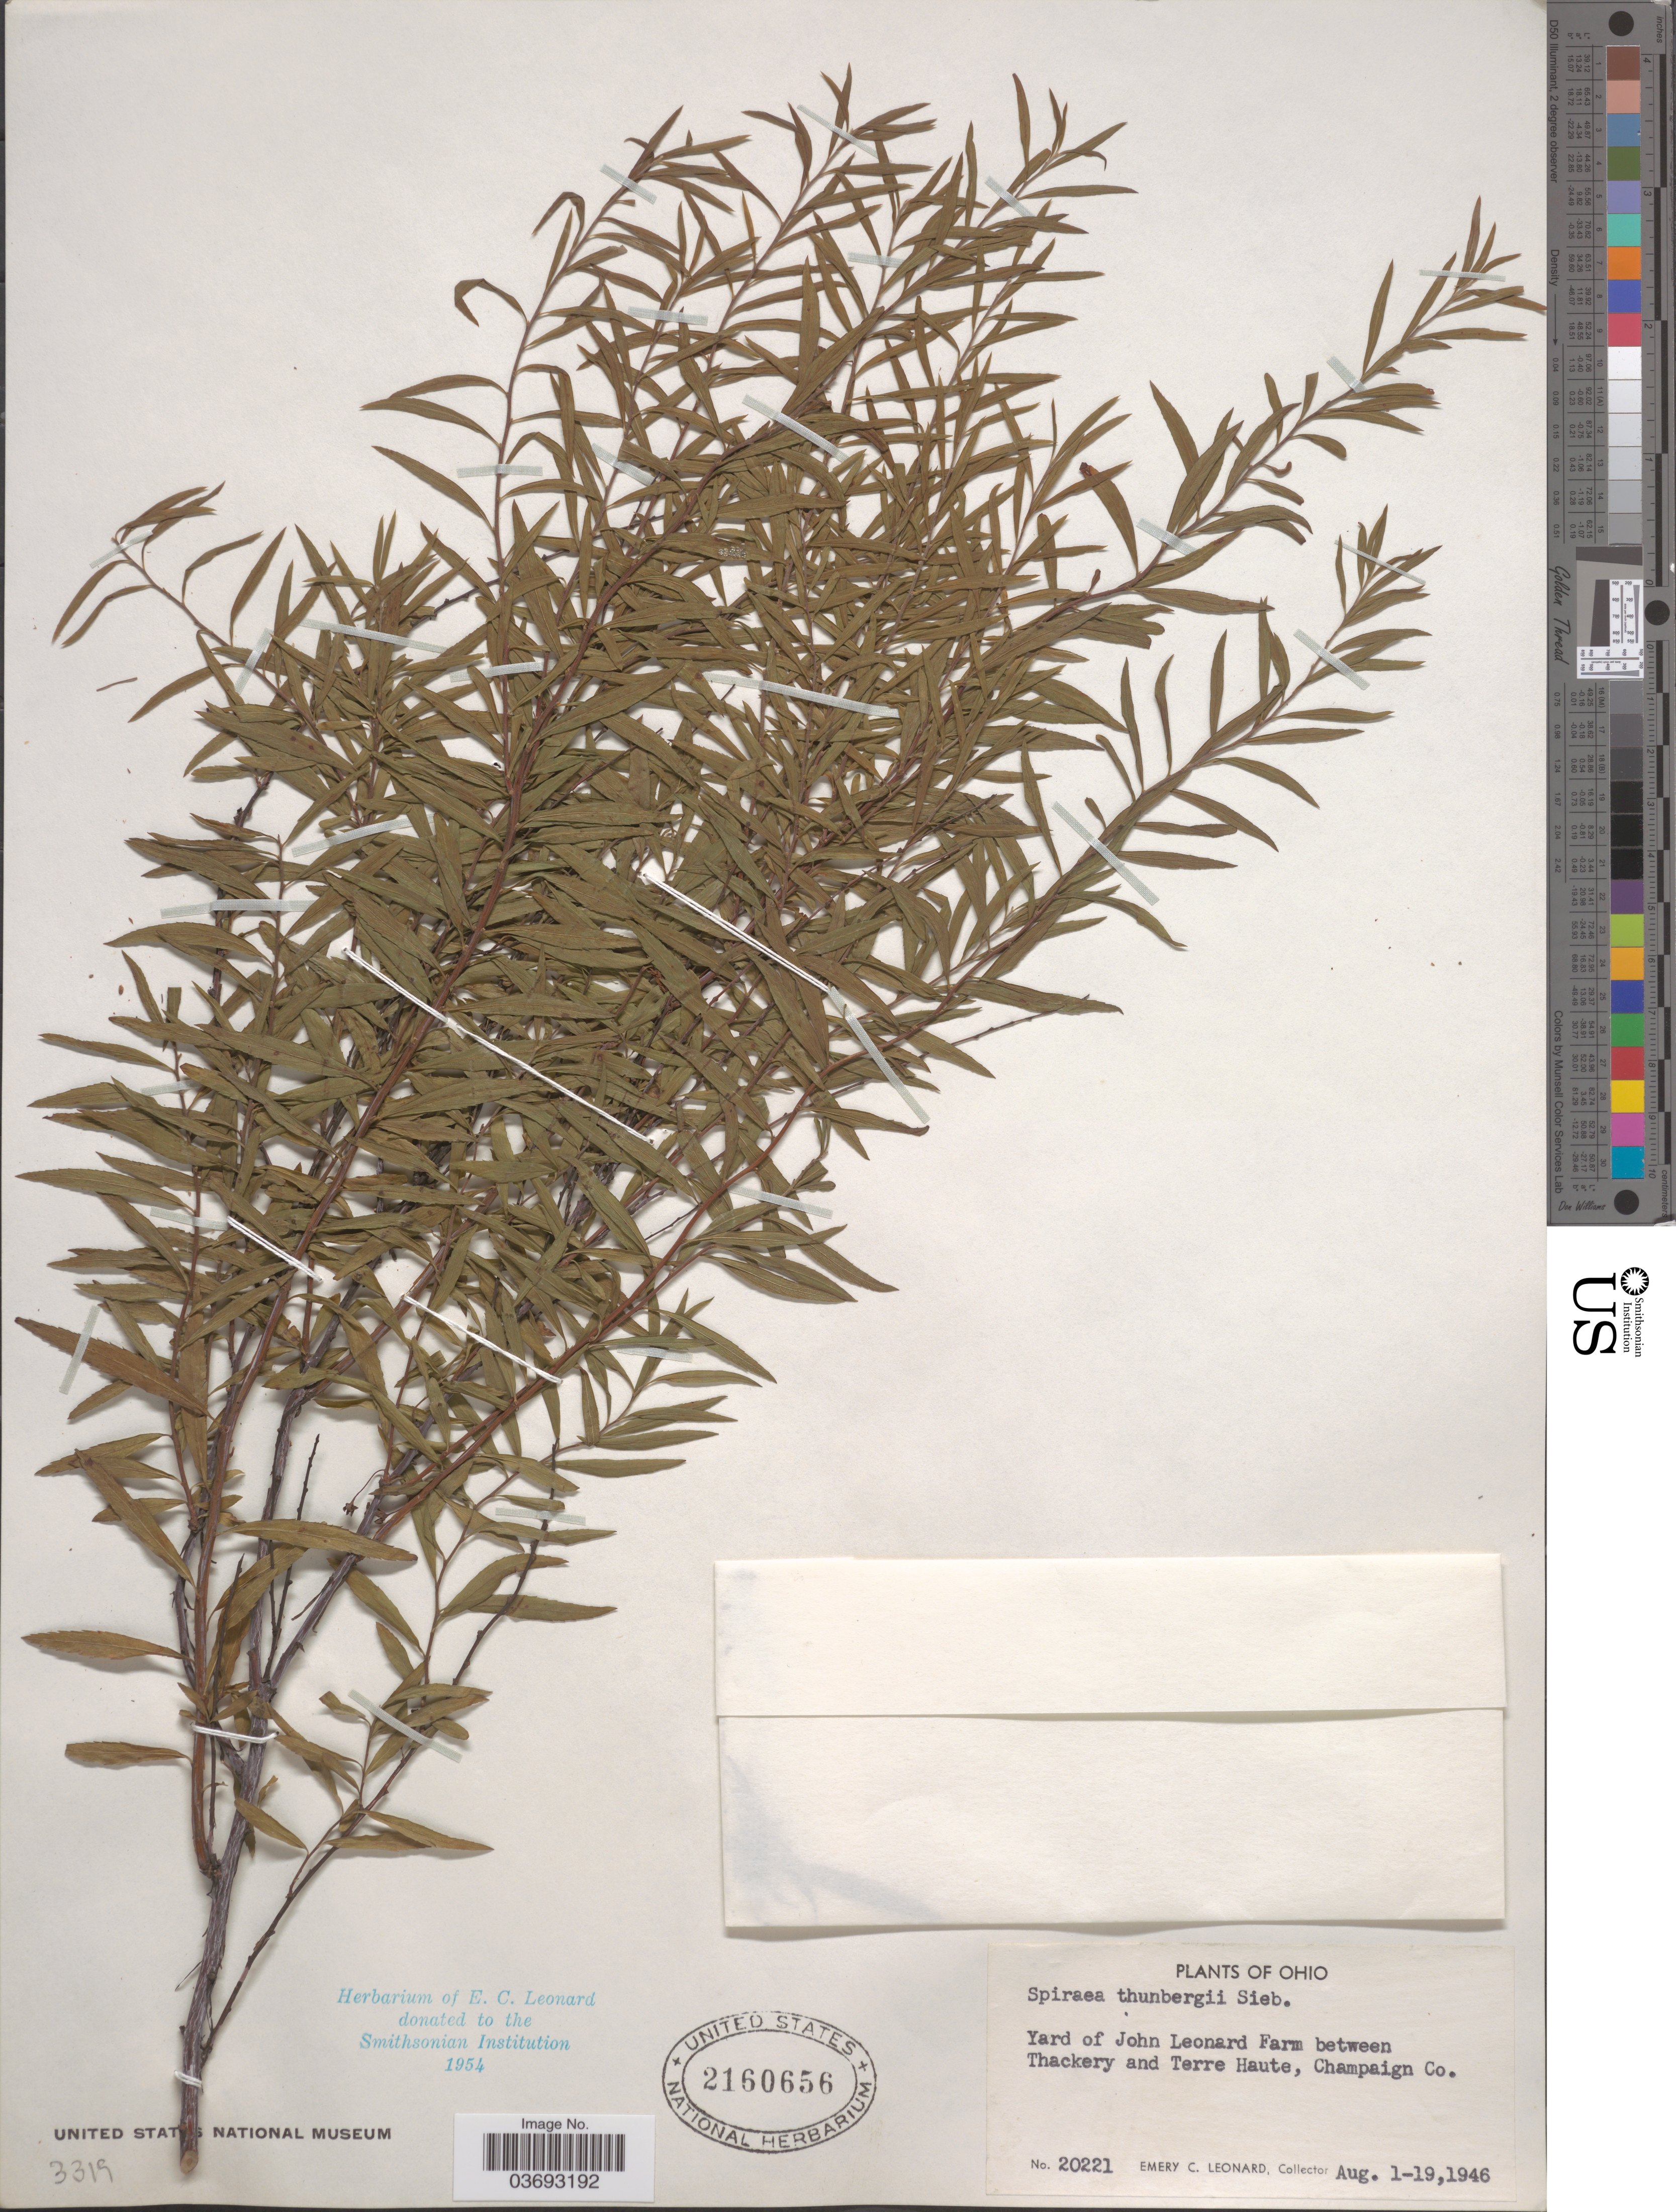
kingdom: Plantae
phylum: Tracheophyta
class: Magnoliopsida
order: Rosales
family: Rosaceae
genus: Spiraea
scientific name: Spiraea thunbergii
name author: Siebert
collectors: E. C. Leonard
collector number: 20221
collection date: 1946-08-01/1946-08-19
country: United States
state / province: Ohio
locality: Yard of John Leonard Farm between Thackery and Terre Haute, Champaign Co.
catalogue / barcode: US 2160656